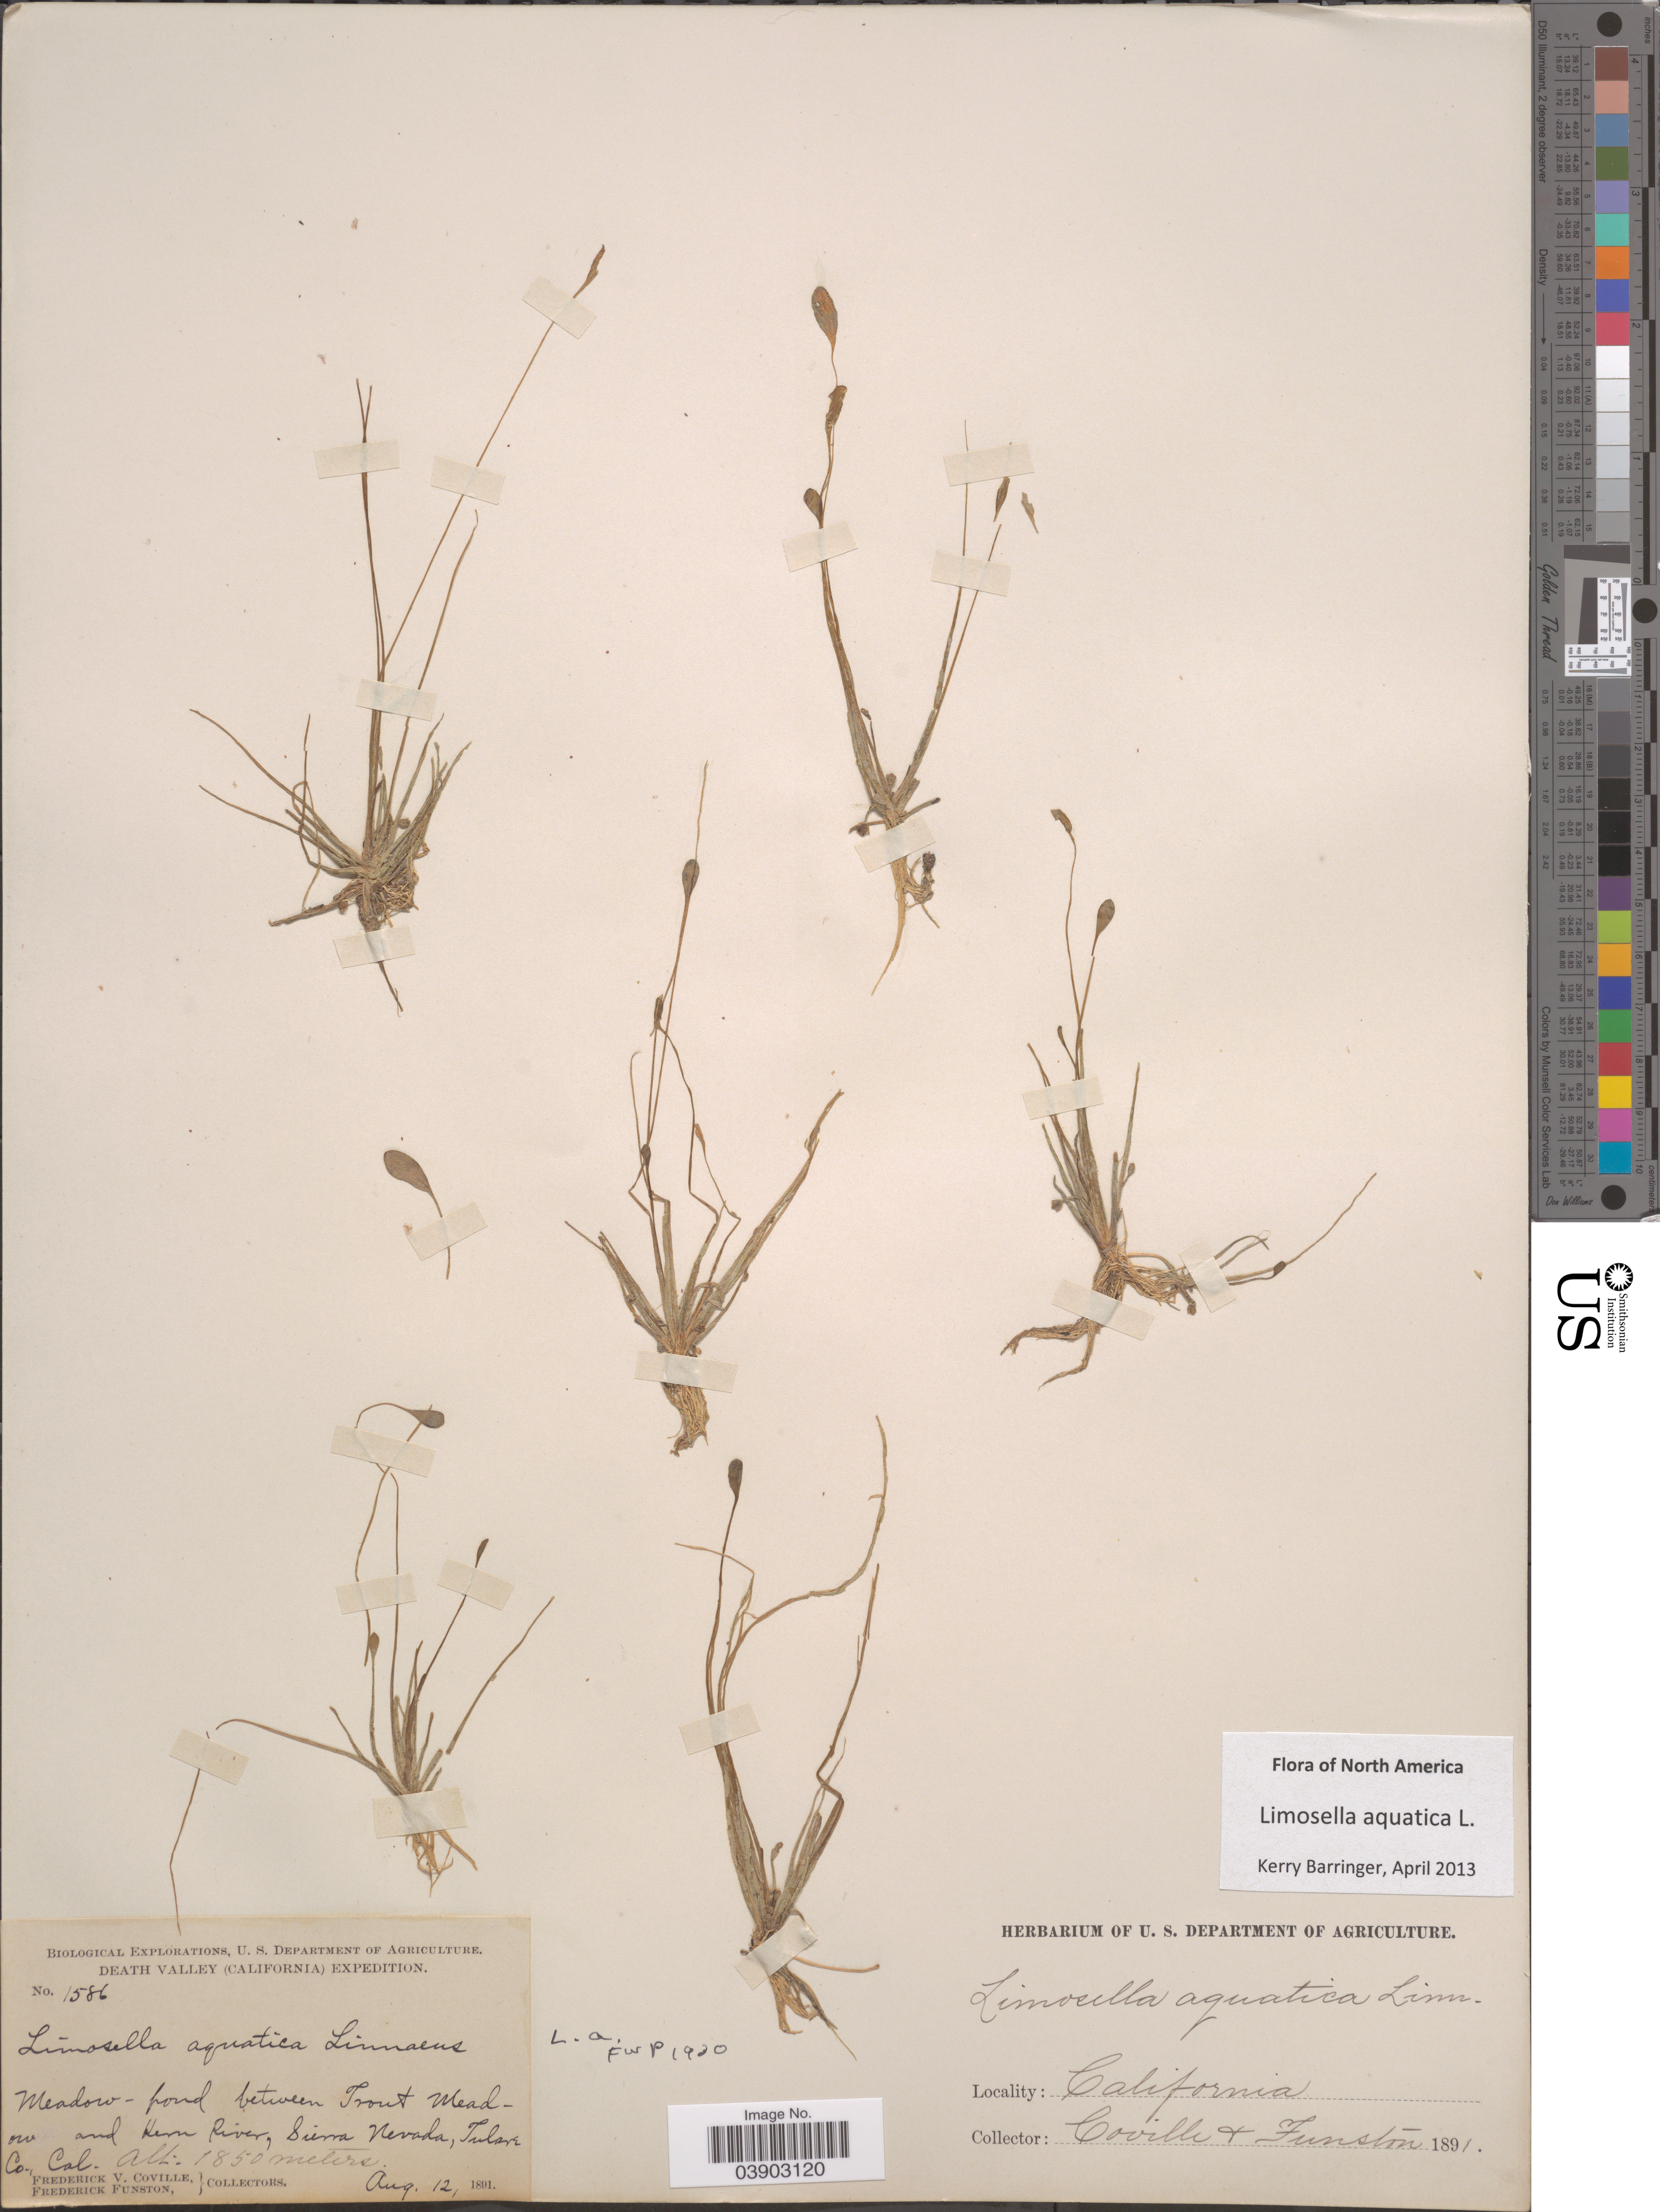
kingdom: Plantae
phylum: Tracheophyta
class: Magnoliopsida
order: Lamiales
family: Scrophulariaceae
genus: Limosella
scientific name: Limosella aquatica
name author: L.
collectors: F. V. Coville & F. Funston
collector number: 1586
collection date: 1891-08-12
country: United States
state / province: California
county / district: Tulare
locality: Death Valley. Meadow pond between Trout Meadow and Kern River, Siera Nevada, Tulare Co.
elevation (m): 1850